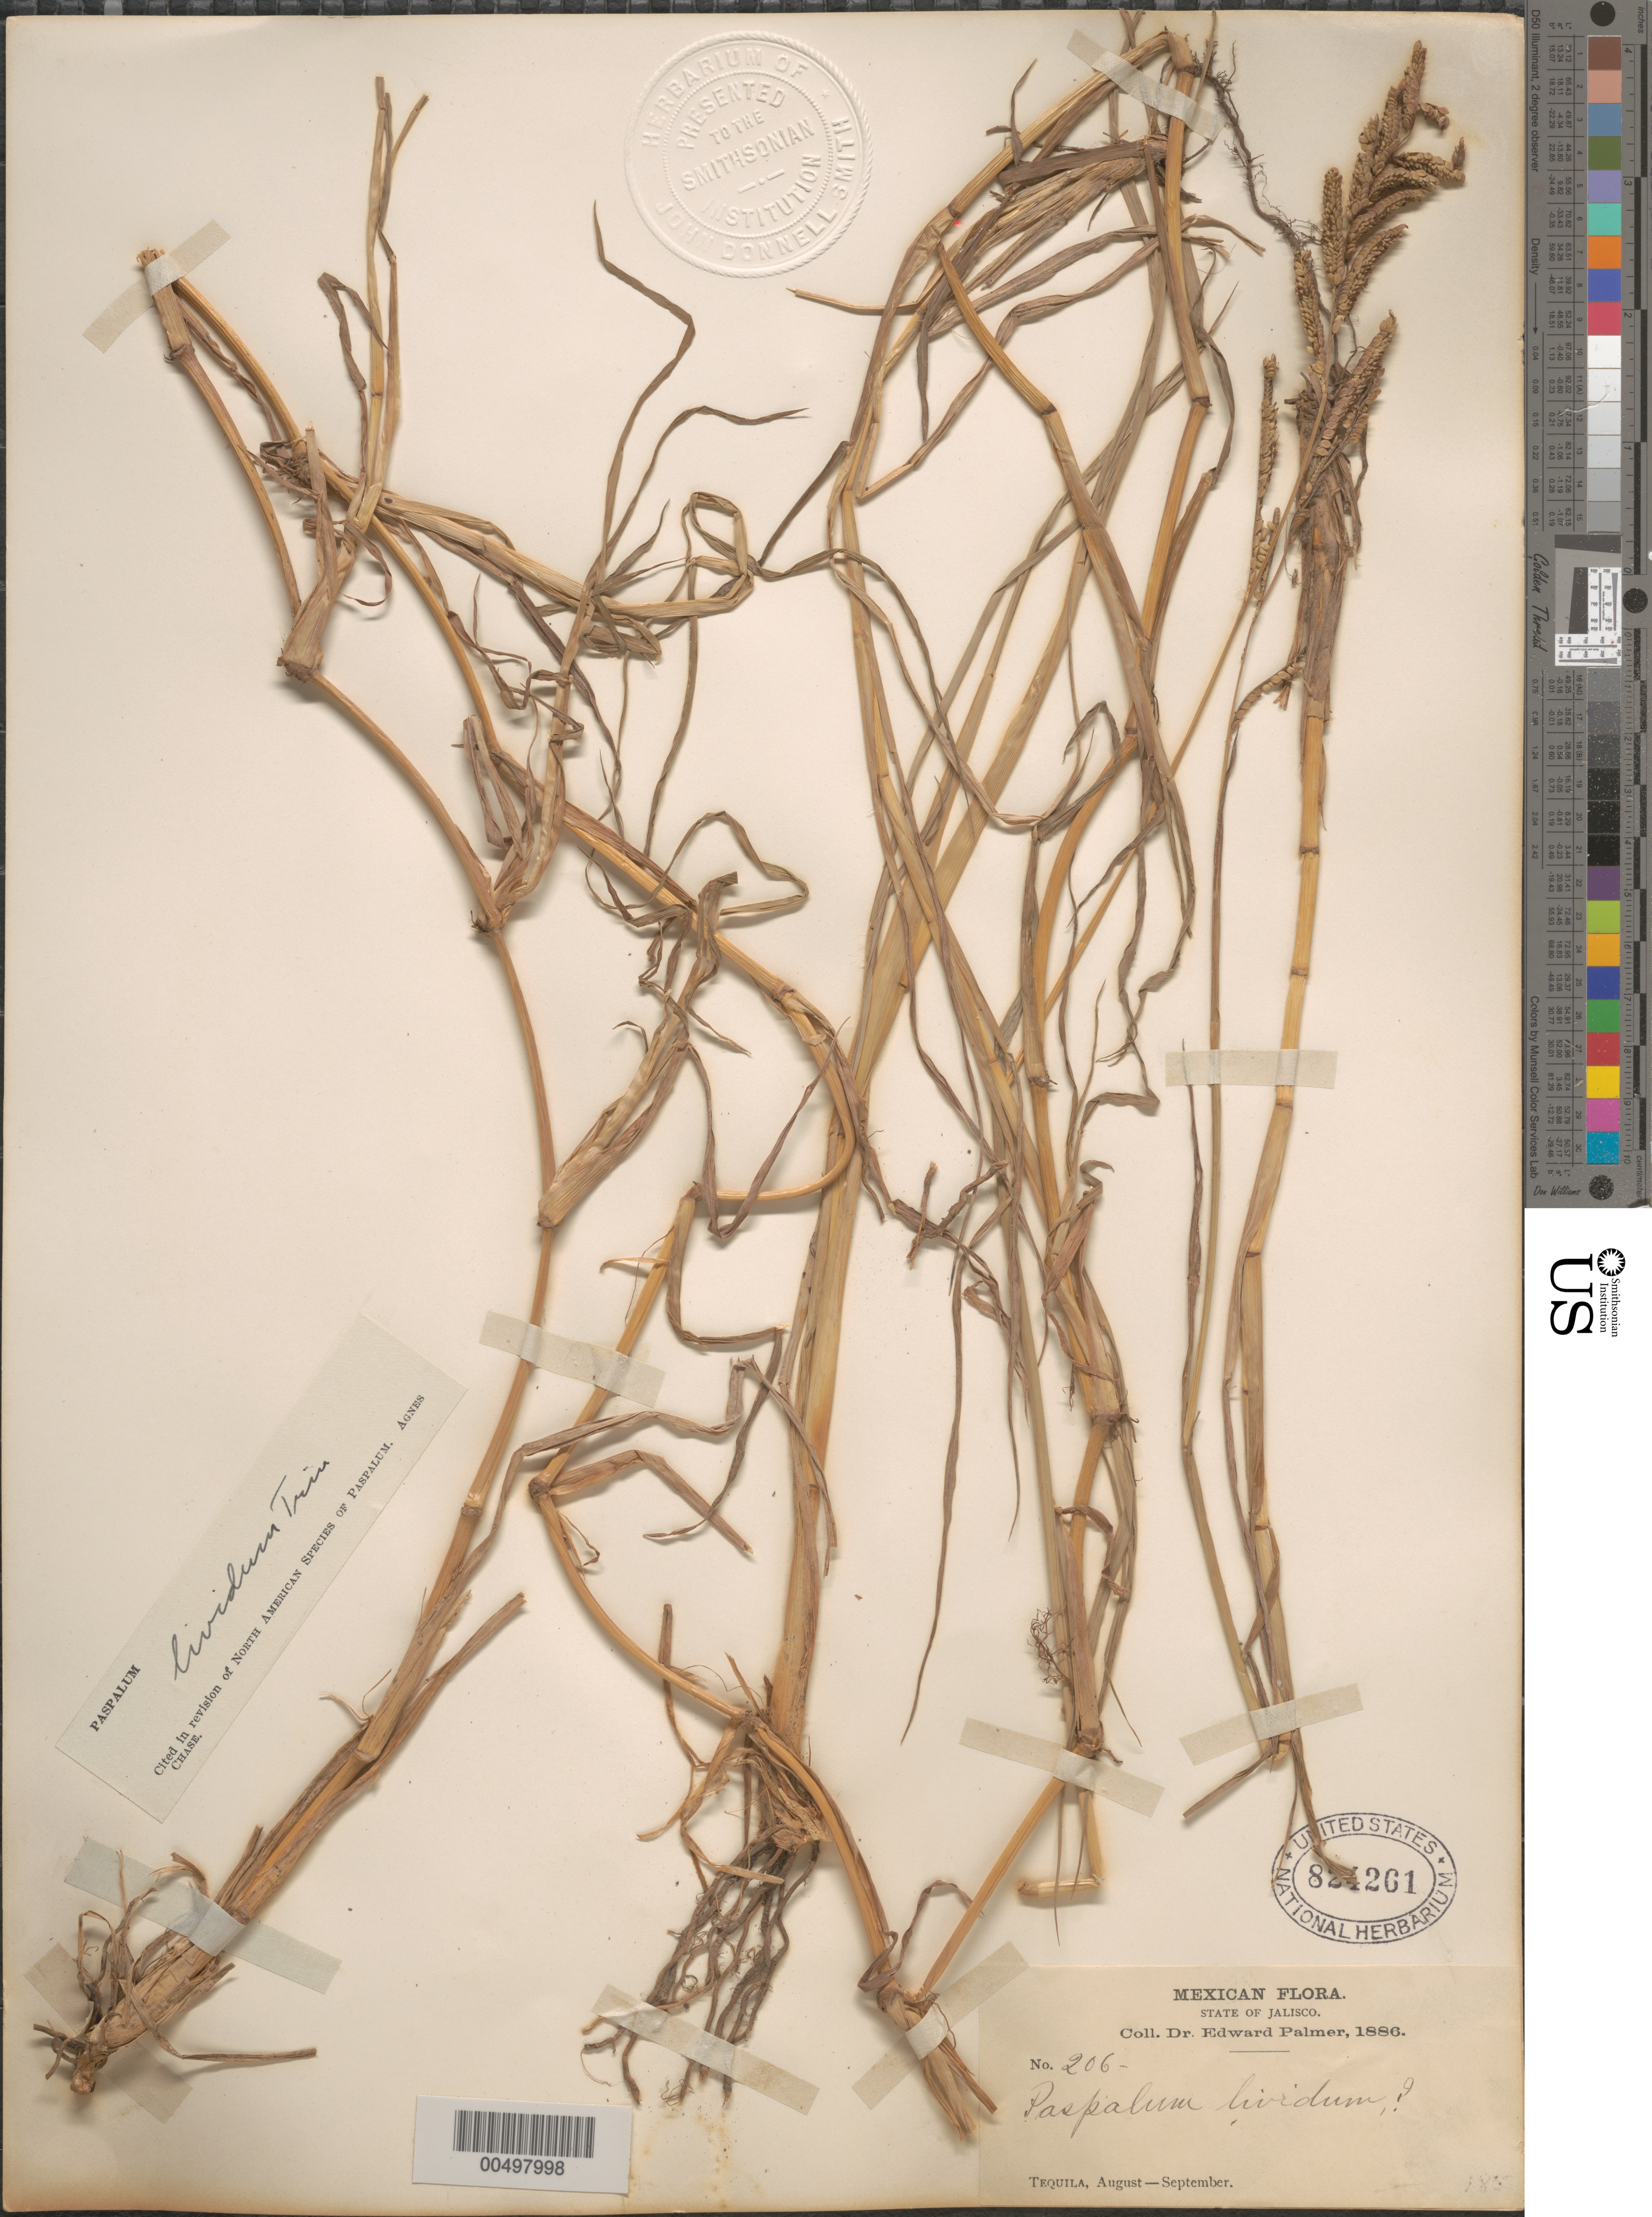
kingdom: Plantae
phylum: Tracheophyta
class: Liliopsida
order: Poales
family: Poaceae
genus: Paspalum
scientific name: Paspalum lividum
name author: Trin. in Schltdl.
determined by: Chase, [M.] Agnes, (US)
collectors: E. Palmer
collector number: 206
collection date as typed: Aug 1886 to Sep 1886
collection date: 1886-08/1886-09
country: Mexico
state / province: Jalisco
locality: Tequila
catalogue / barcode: US 824261